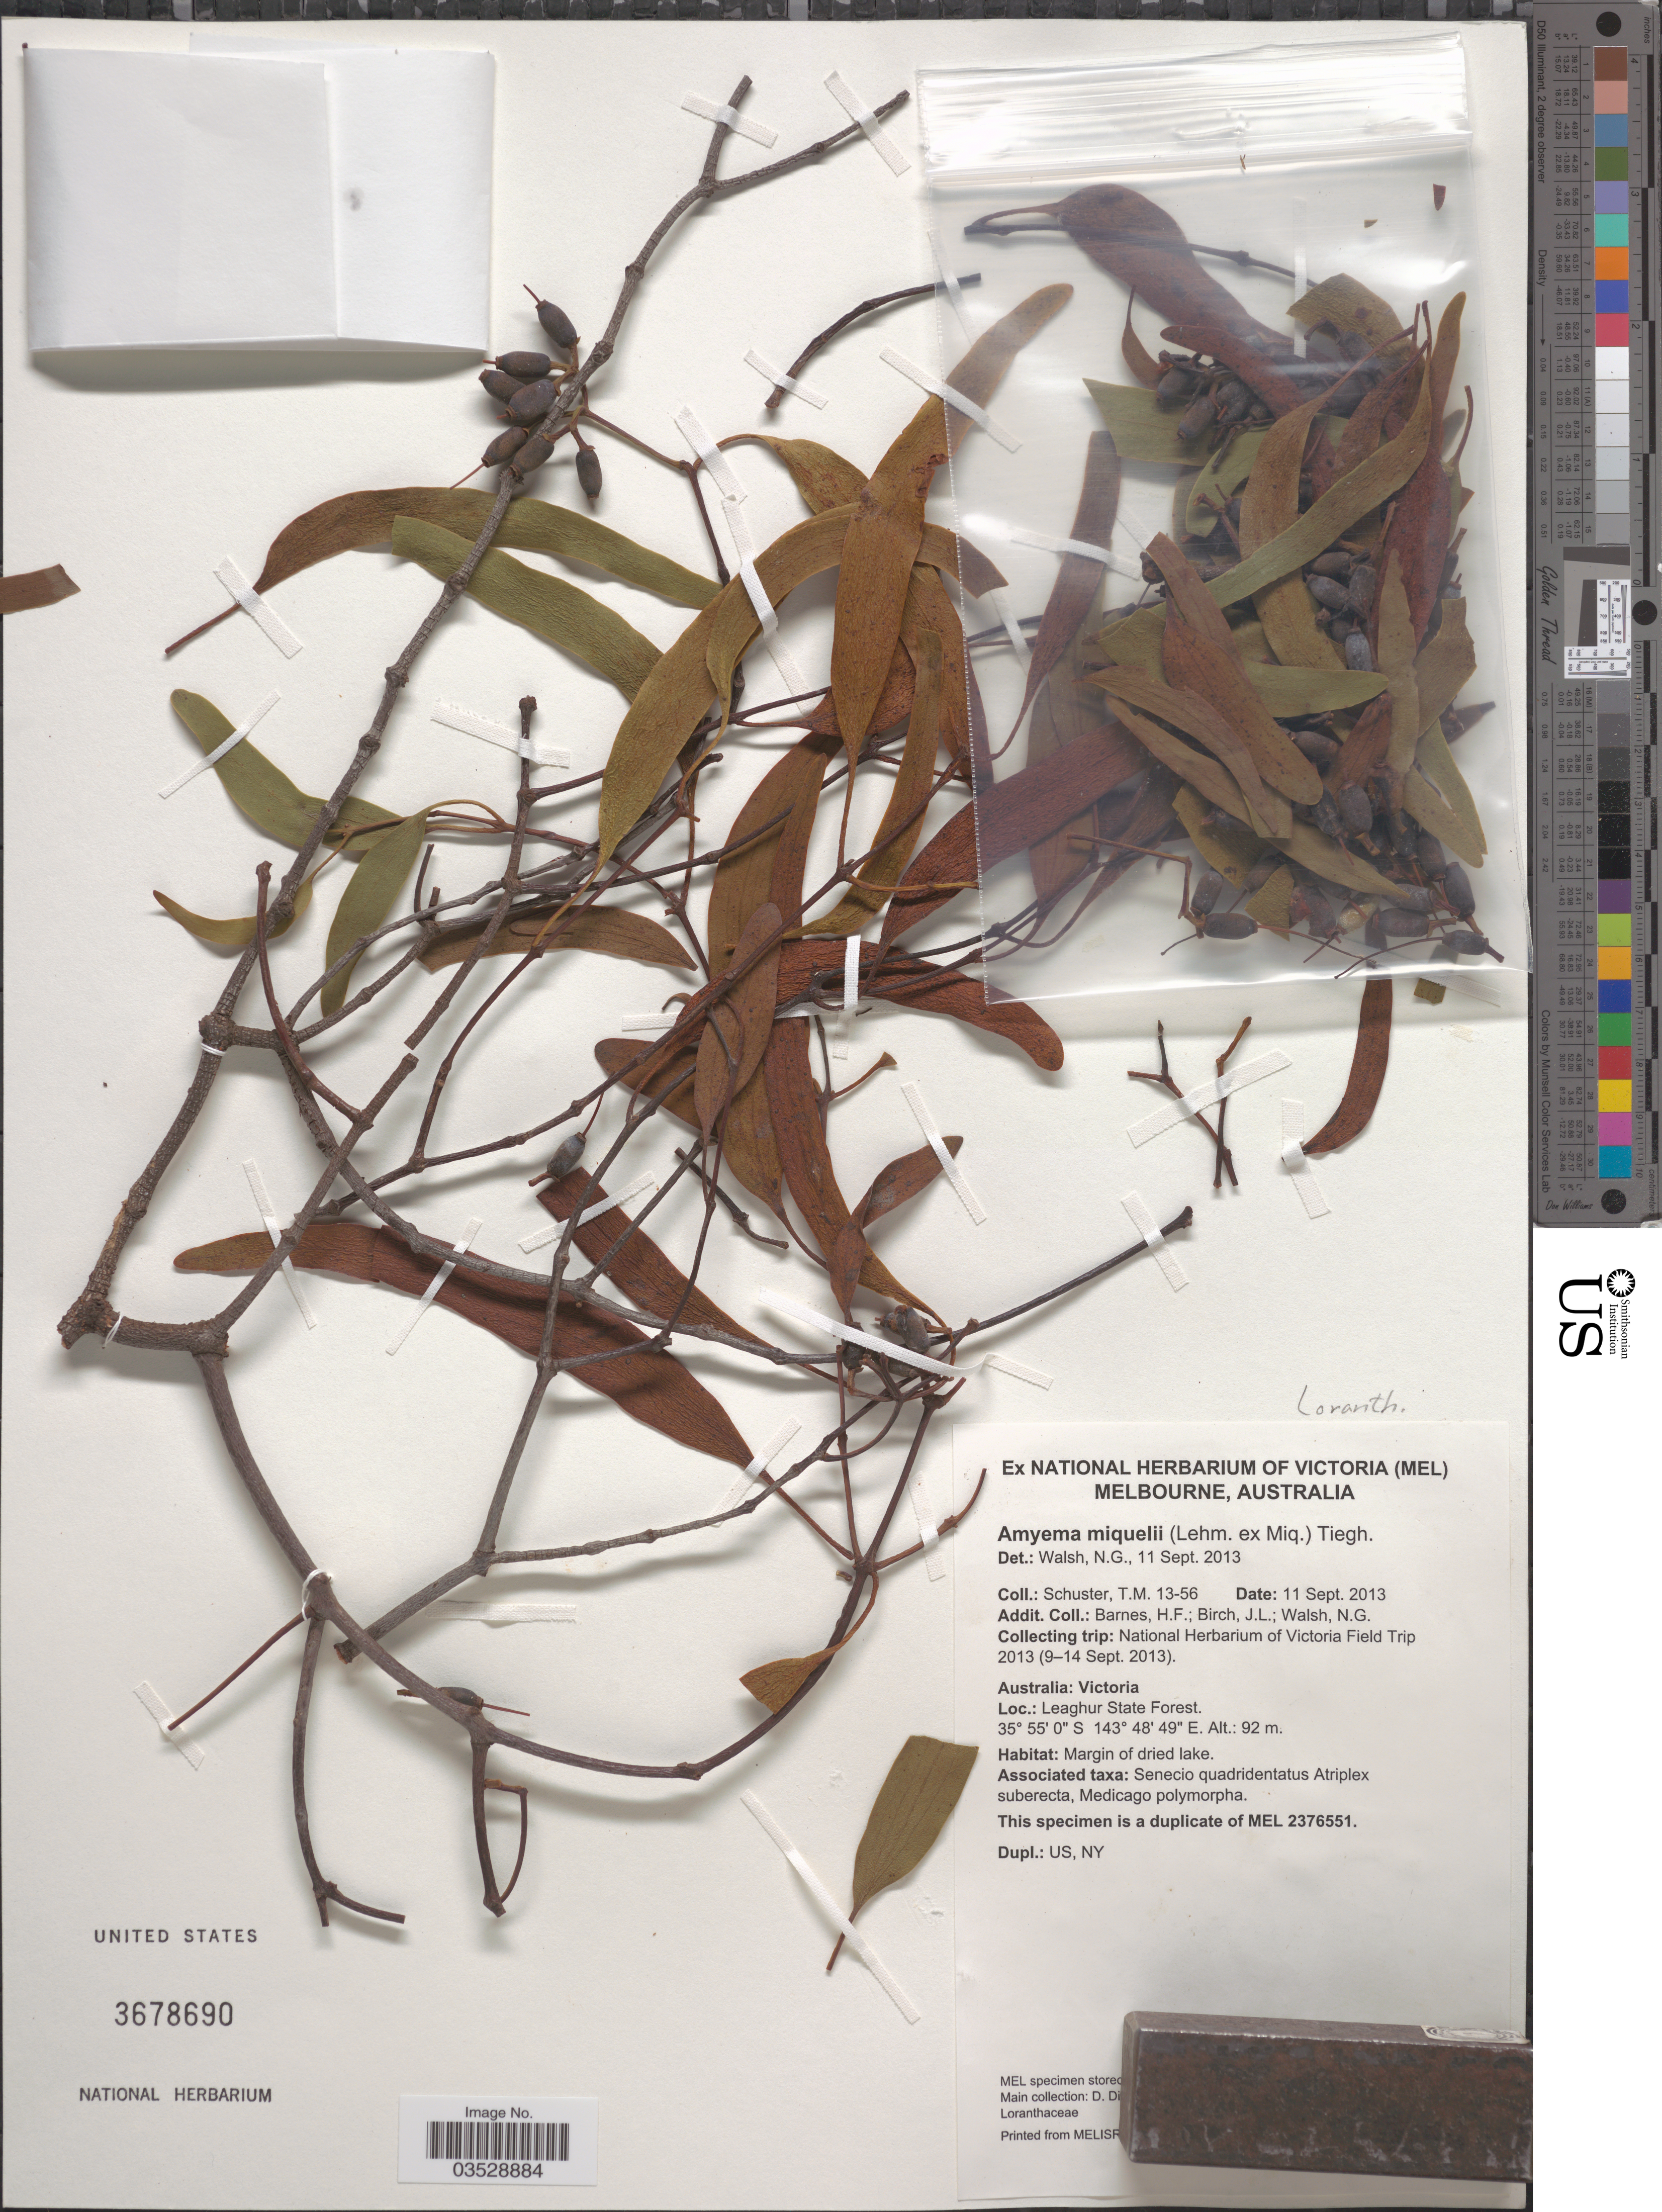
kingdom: Plantae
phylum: Tracheophyta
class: Magnoliopsida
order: Santalales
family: Loranthaceae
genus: Amyema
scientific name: Amyema miquelii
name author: (Lehm. ex Miq.) Tiegh.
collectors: T. Schuster, H. Barnes, J. Birch & N. Walsh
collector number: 13-56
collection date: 2013-09-11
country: Australia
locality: Leaghur State Forest.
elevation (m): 92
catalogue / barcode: US 3678690